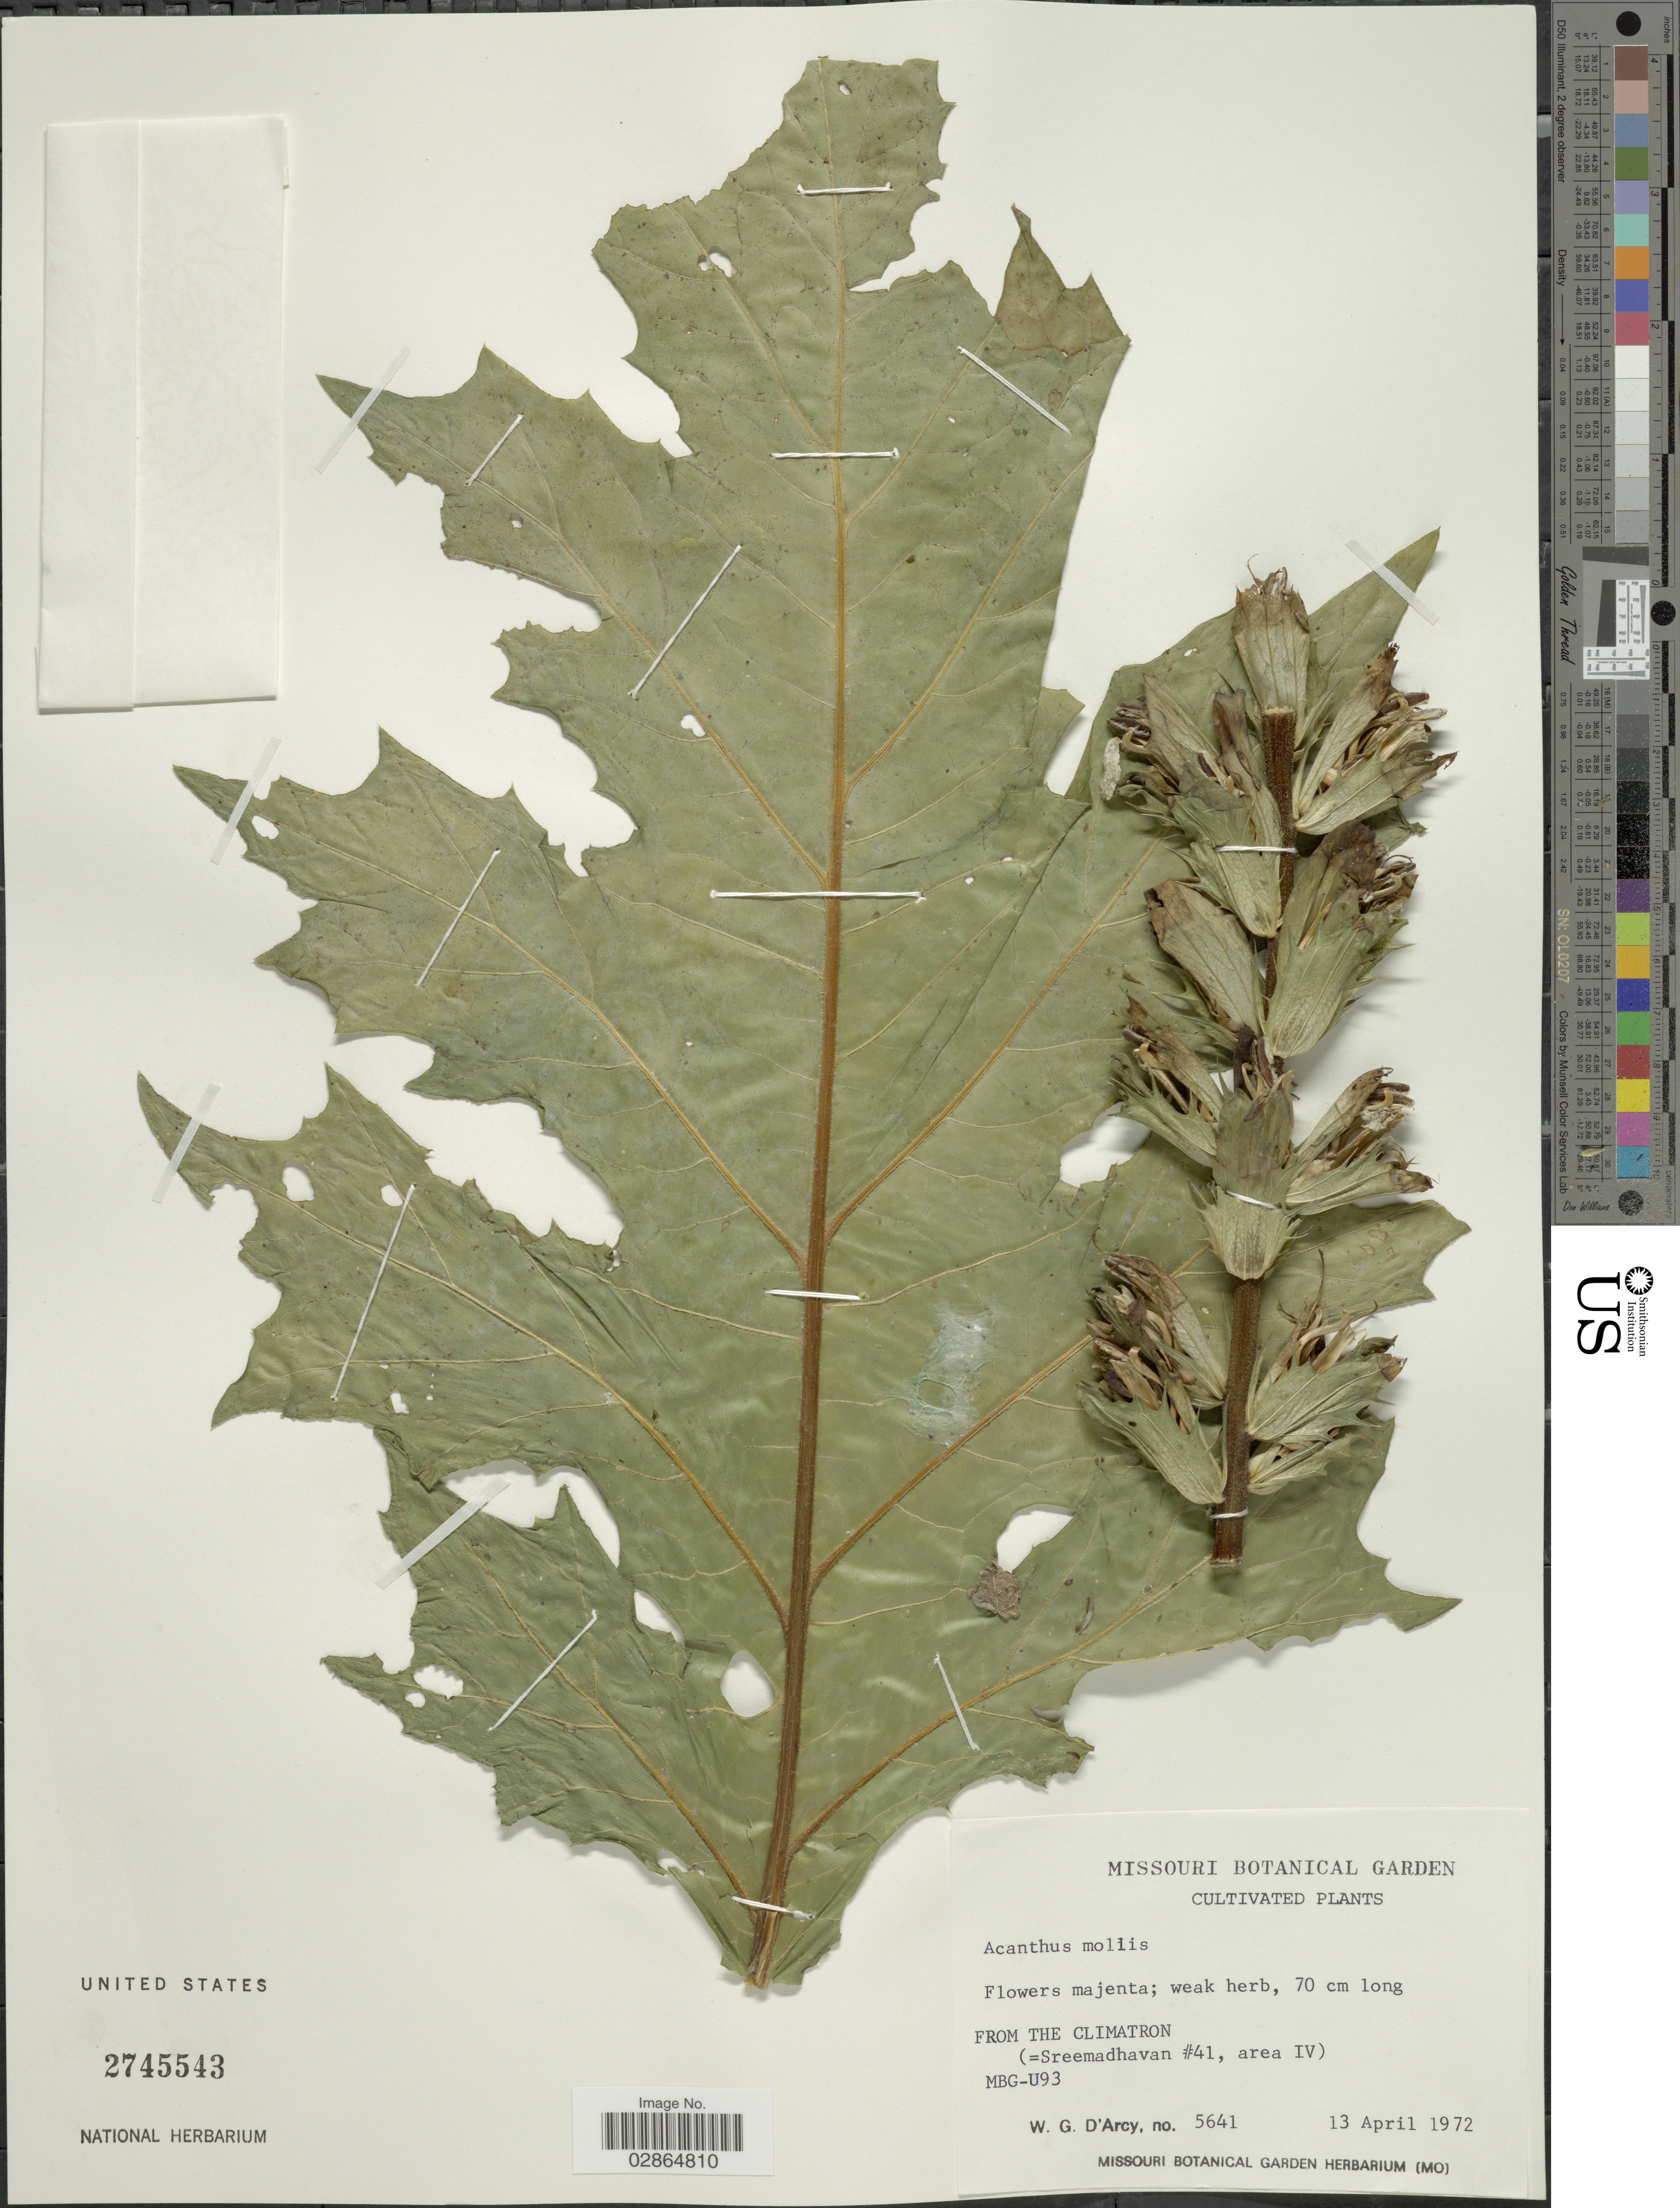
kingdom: Plantae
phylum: Tracheophyta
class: Magnoliopsida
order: Lamiales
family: Acanthaceae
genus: Acanthus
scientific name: Acanthus mollis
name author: L.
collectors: W. G. D'Arcy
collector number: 5641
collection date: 1972-04-13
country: United States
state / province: Missouri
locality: Missouri Botanical Garden.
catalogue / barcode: US 2745543